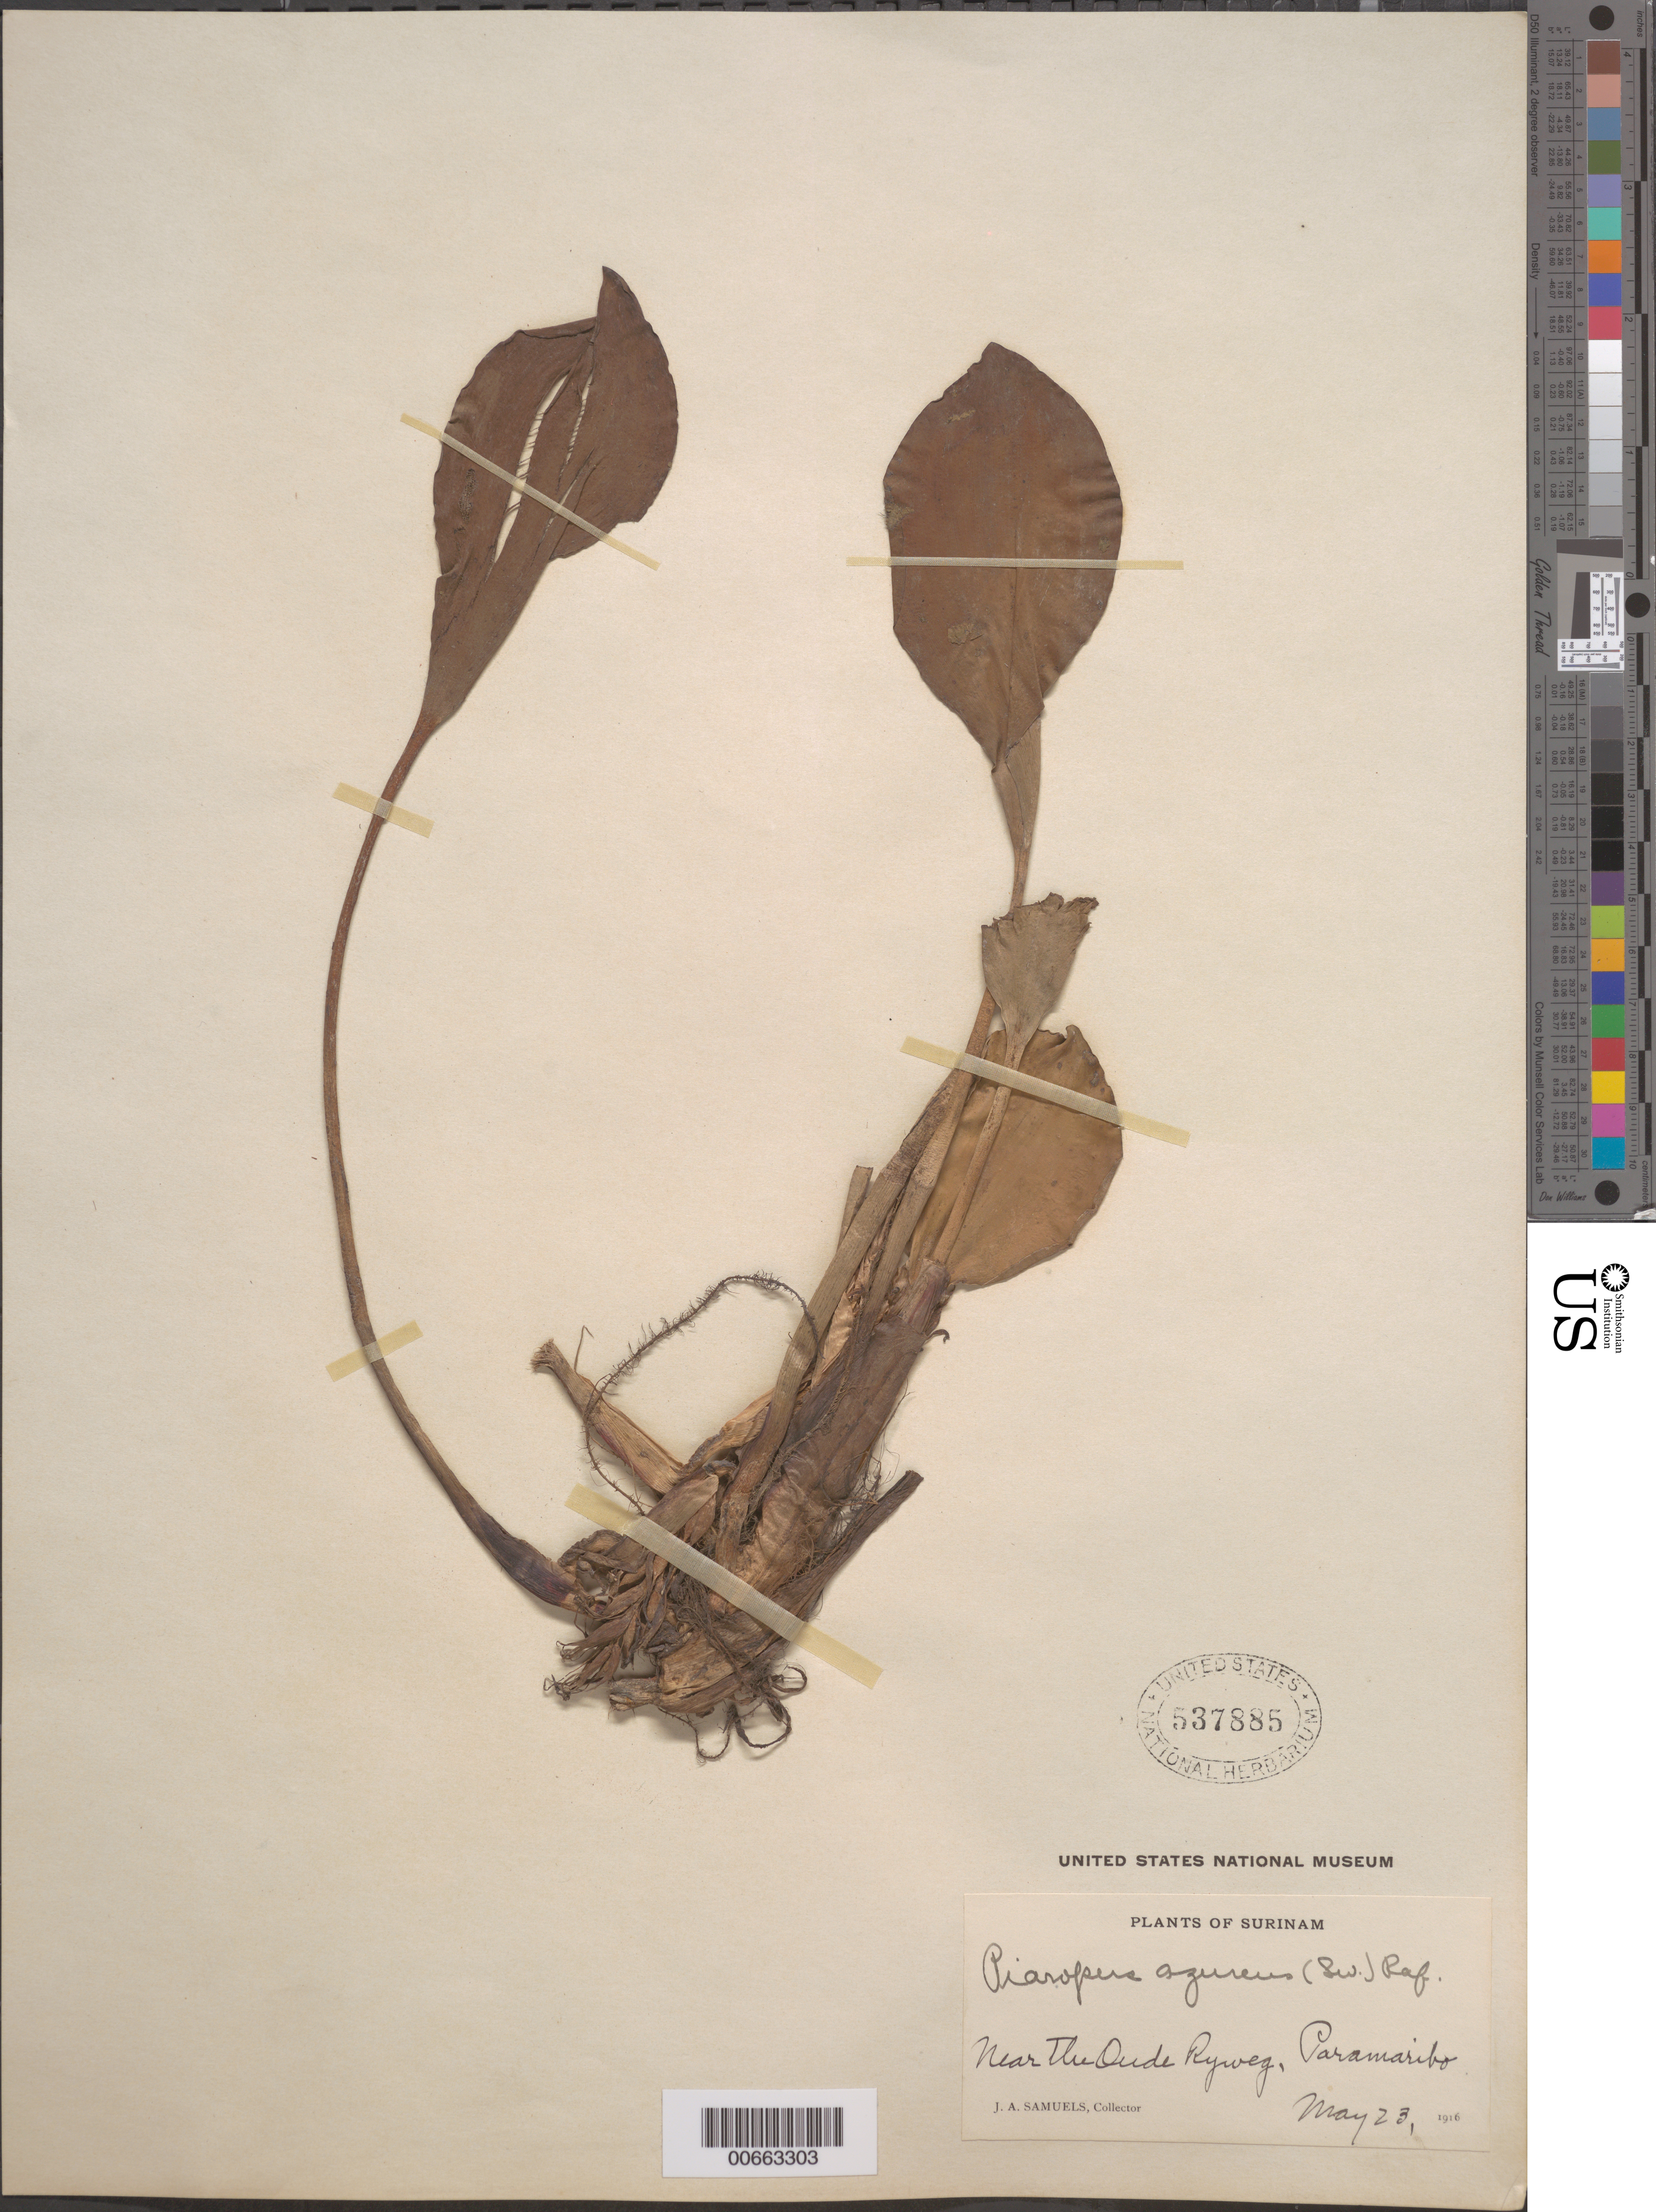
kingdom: Plantae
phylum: Tracheophyta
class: Liliopsida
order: Commelinales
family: Pontederiaceae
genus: Eichhornia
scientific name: Eichhornia azurea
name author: (Sw.) Kunth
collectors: J. A. Samuels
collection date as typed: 23-May-16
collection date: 1916-05-23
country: Suriname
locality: Paramaribo, near Oude Ryweg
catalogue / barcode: US 537885